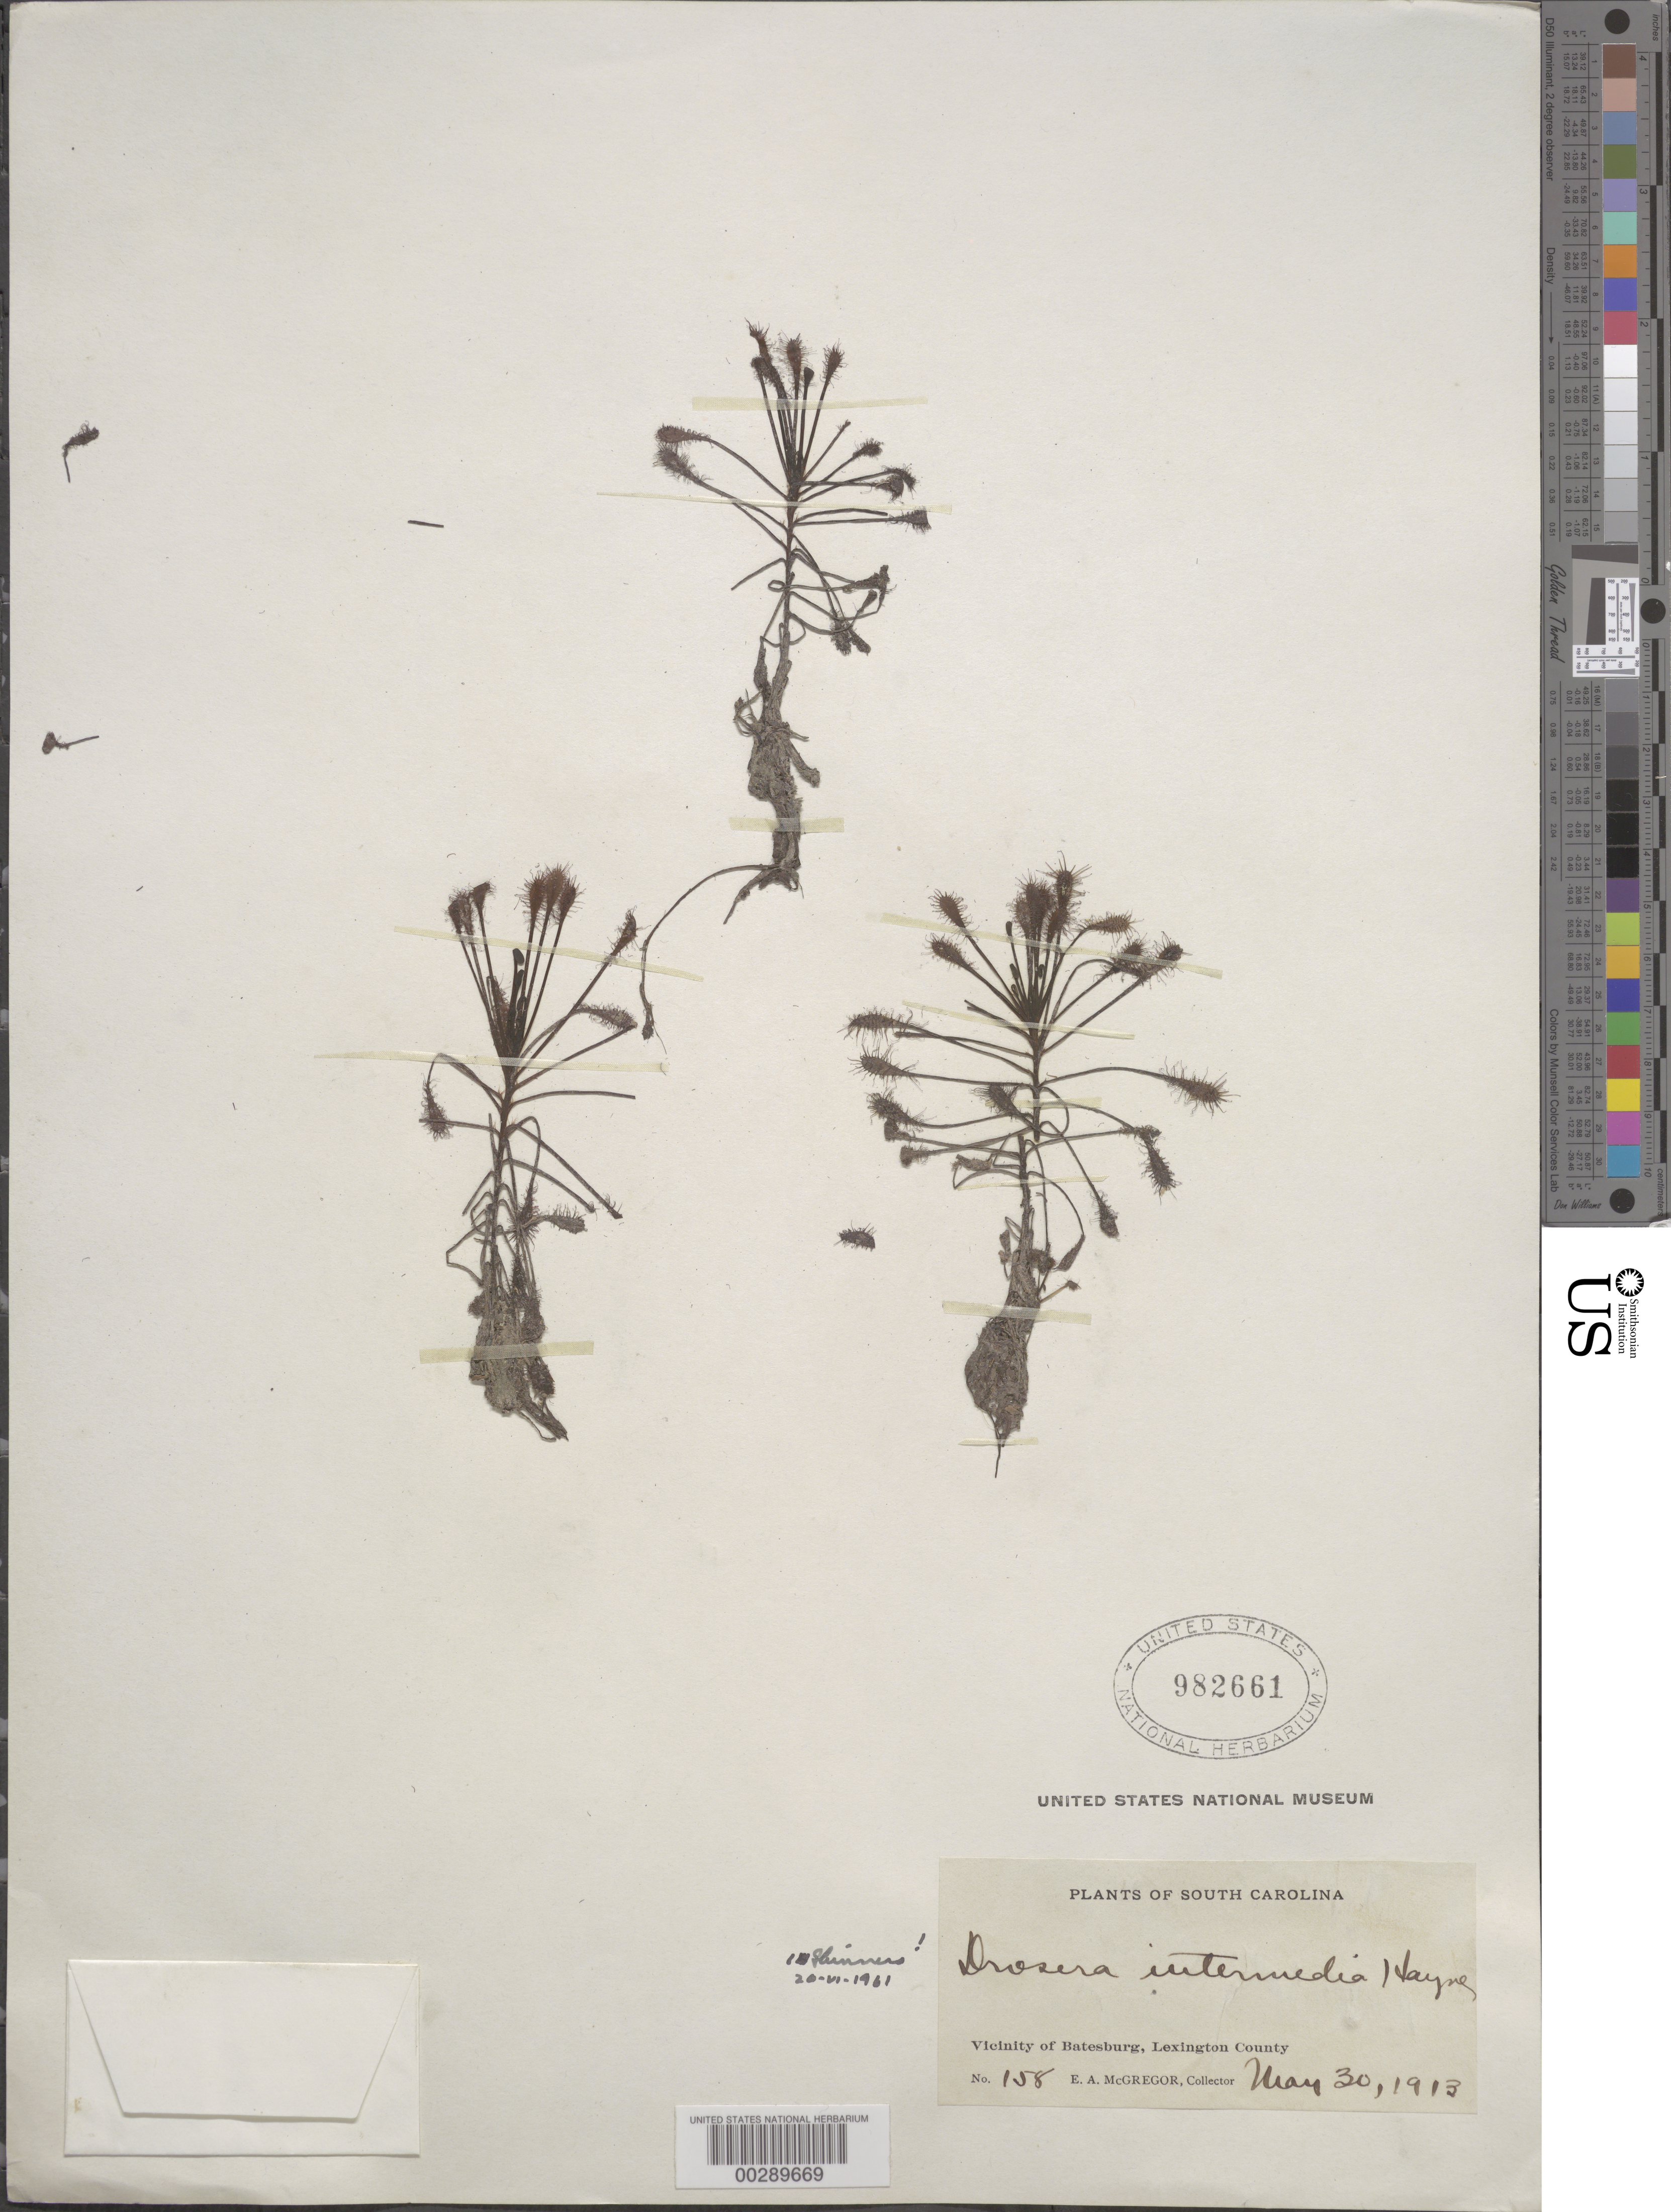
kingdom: Plantae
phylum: Tracheophyta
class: Magnoliopsida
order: Caryophyllales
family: Droseraceae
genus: Drosera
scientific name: Drosera intermedia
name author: Hayne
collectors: E. A. McGregor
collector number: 158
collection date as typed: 30 May 1913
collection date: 1913-05-30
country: United States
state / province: South Carolina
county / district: Lexington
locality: Vicinity of batesburg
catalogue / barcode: US 982661